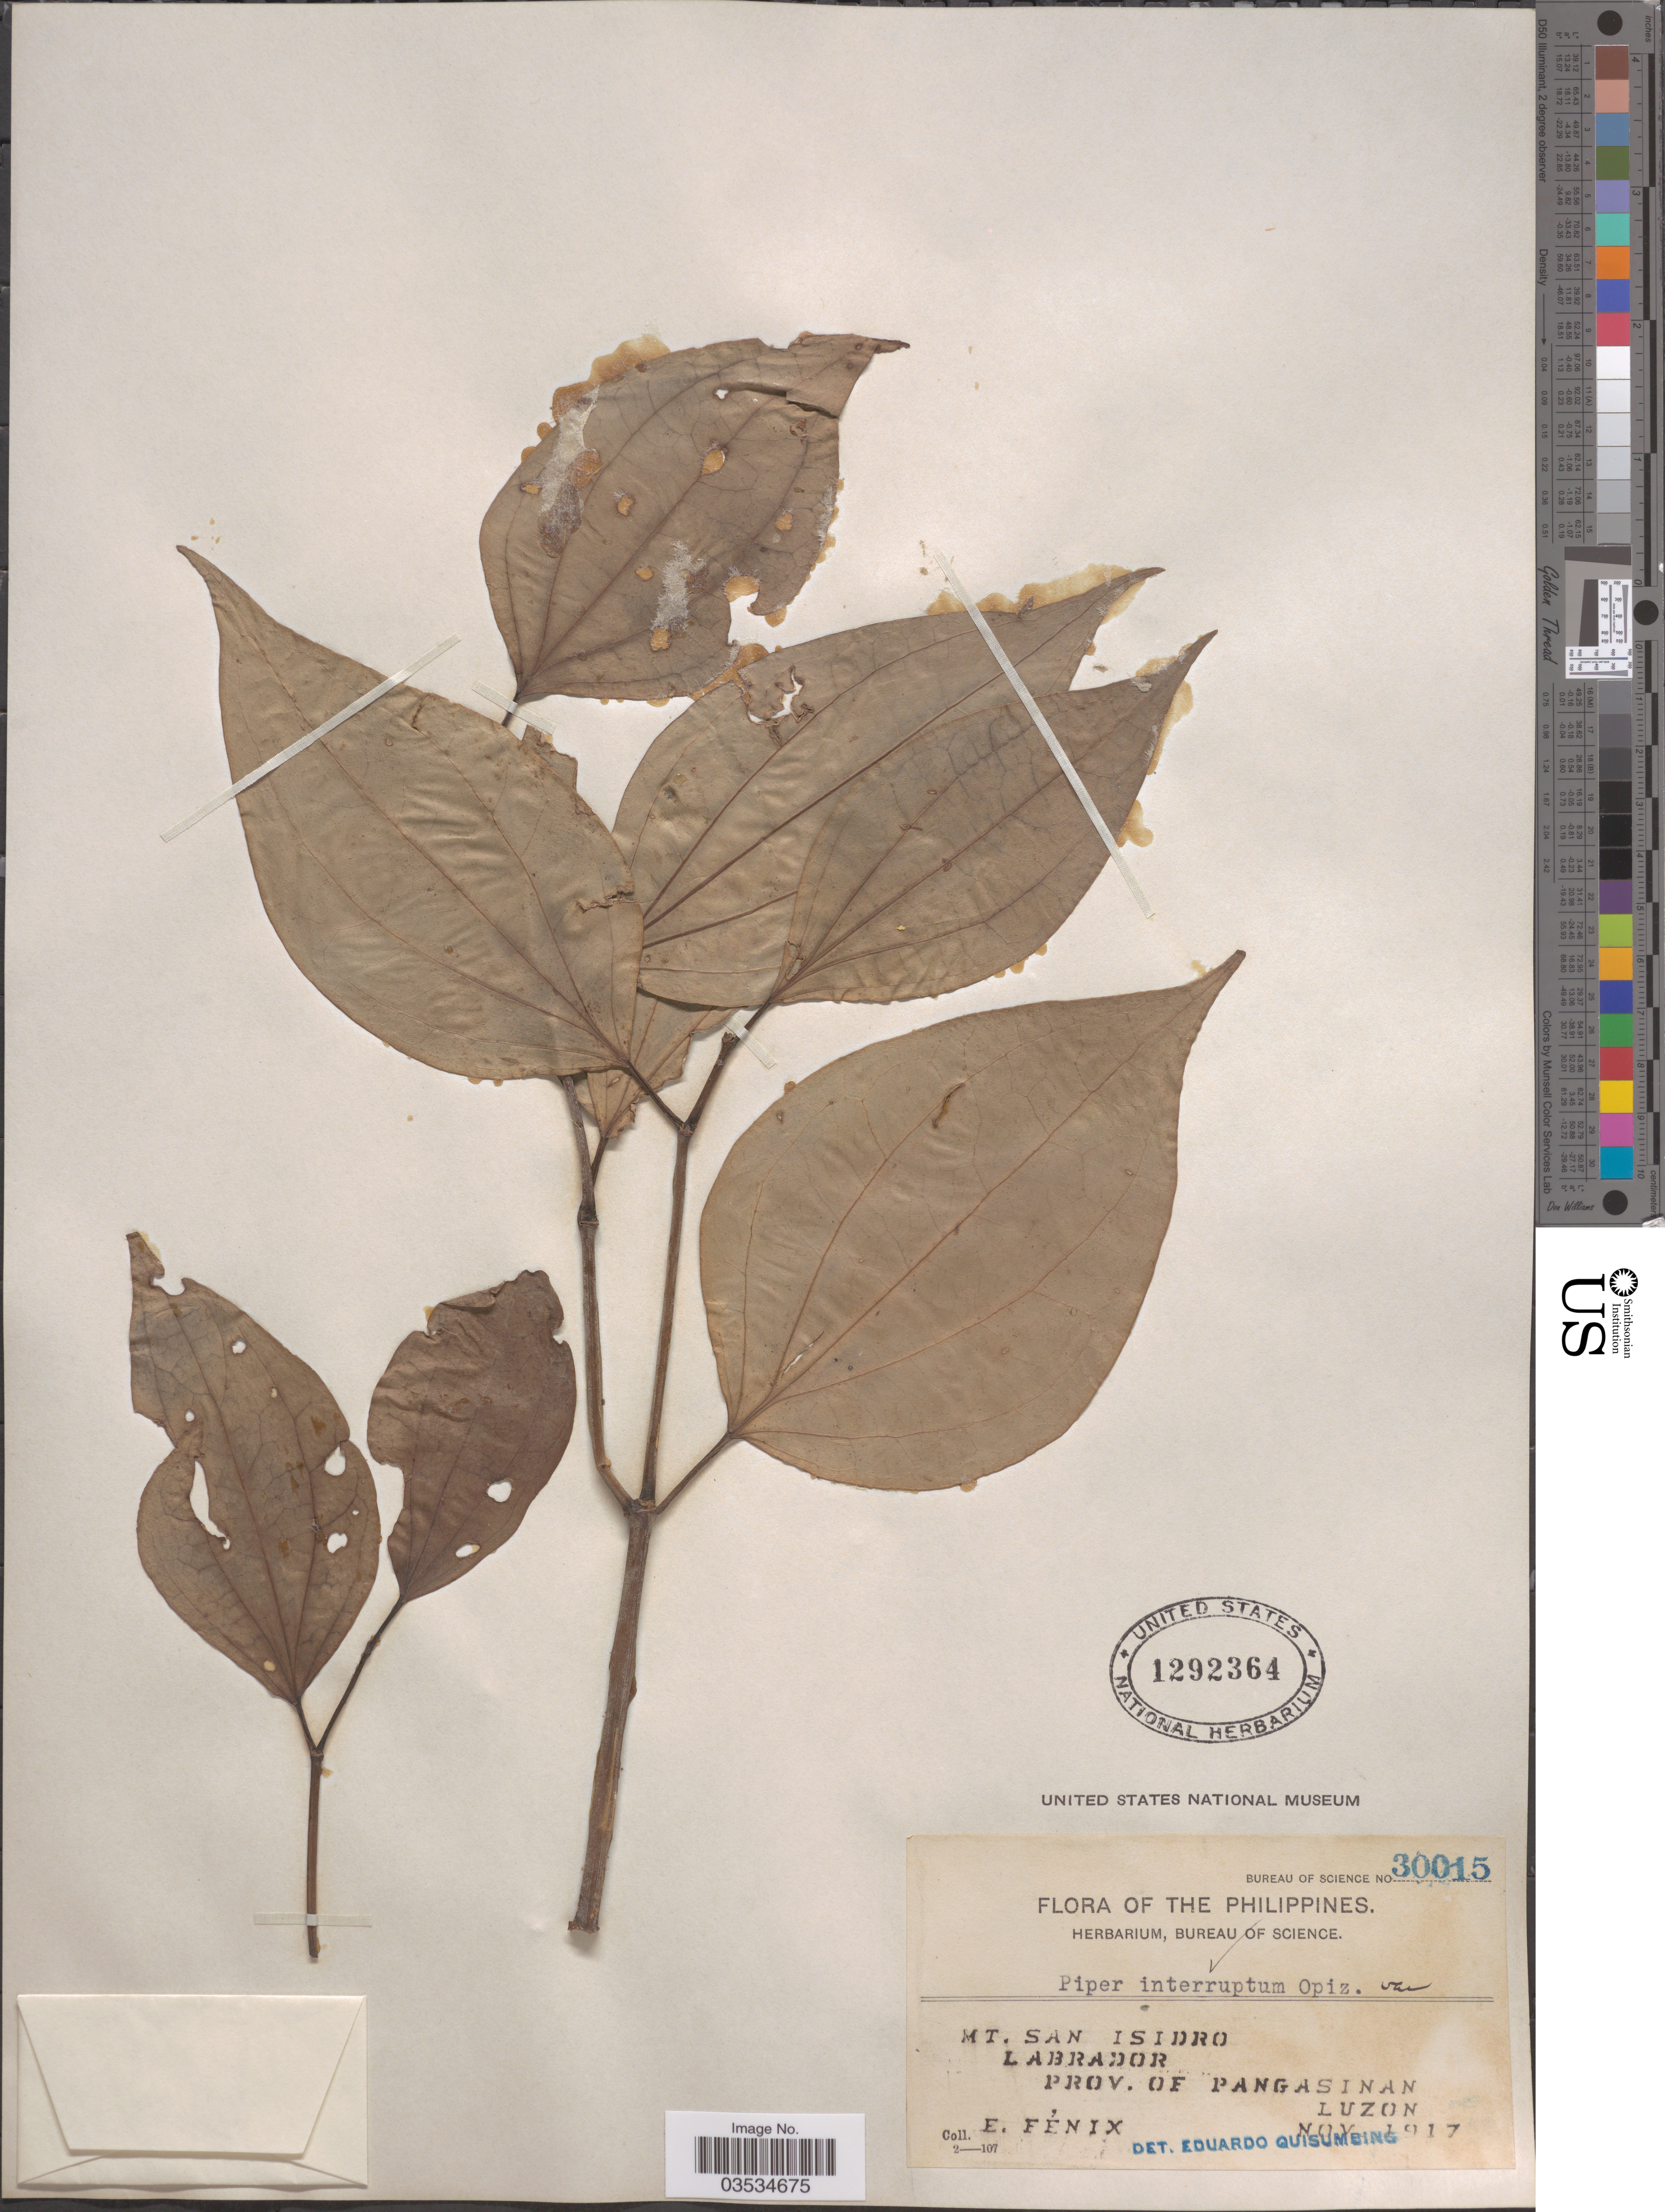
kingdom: Plantae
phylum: Tracheophyta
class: Magnoliopsida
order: Piperales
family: Piperaceae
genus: Piper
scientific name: Piper interruptum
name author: Opiz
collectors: E. Fénix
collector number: Bureau of Science 30015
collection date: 1917-11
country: Philippines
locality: Mt. San Isidro. Labrador. Prov. of Pangasinan. Luzon.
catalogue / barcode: US 1292364